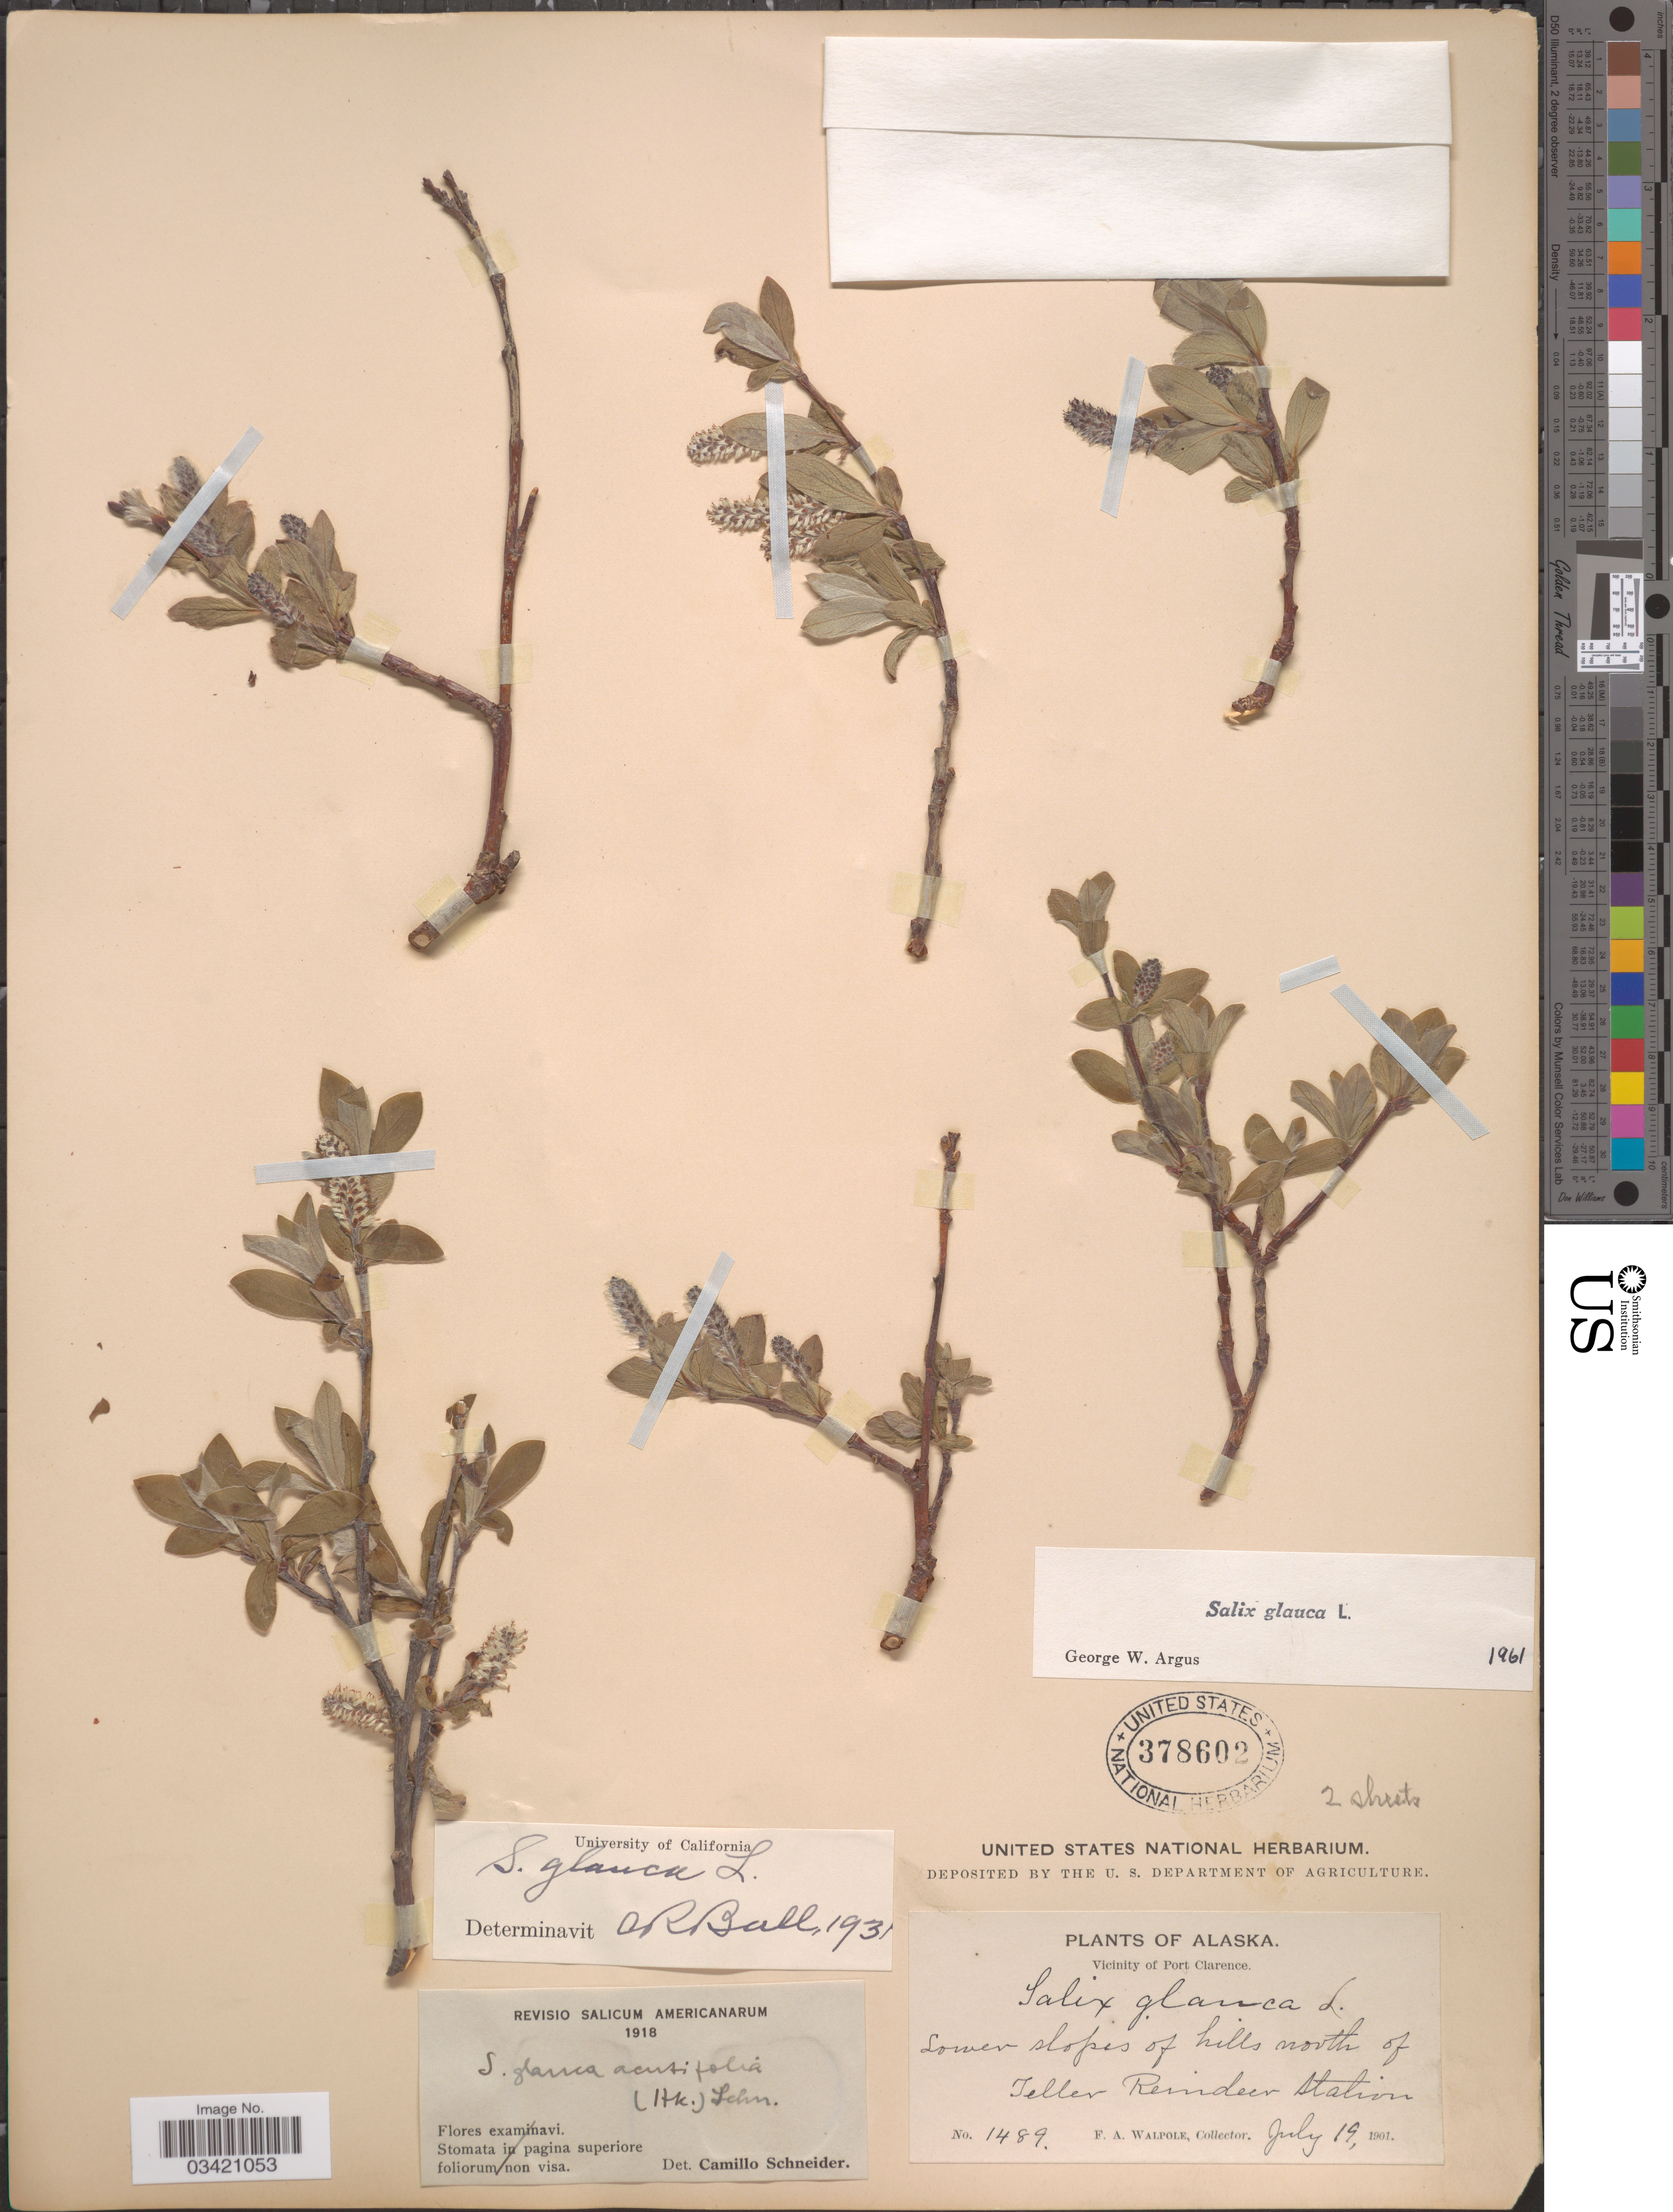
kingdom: Plantae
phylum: Tracheophyta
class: Magnoliopsida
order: Malpighiales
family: Salicaceae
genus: Salix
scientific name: Salix glauca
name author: L.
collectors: F. Walpole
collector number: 1489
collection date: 1901-07-19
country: United States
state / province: Alaska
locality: Vicinity of Port Clarence. Lower slopes of hills north of Teller Reindeer Station.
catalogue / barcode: US 378602